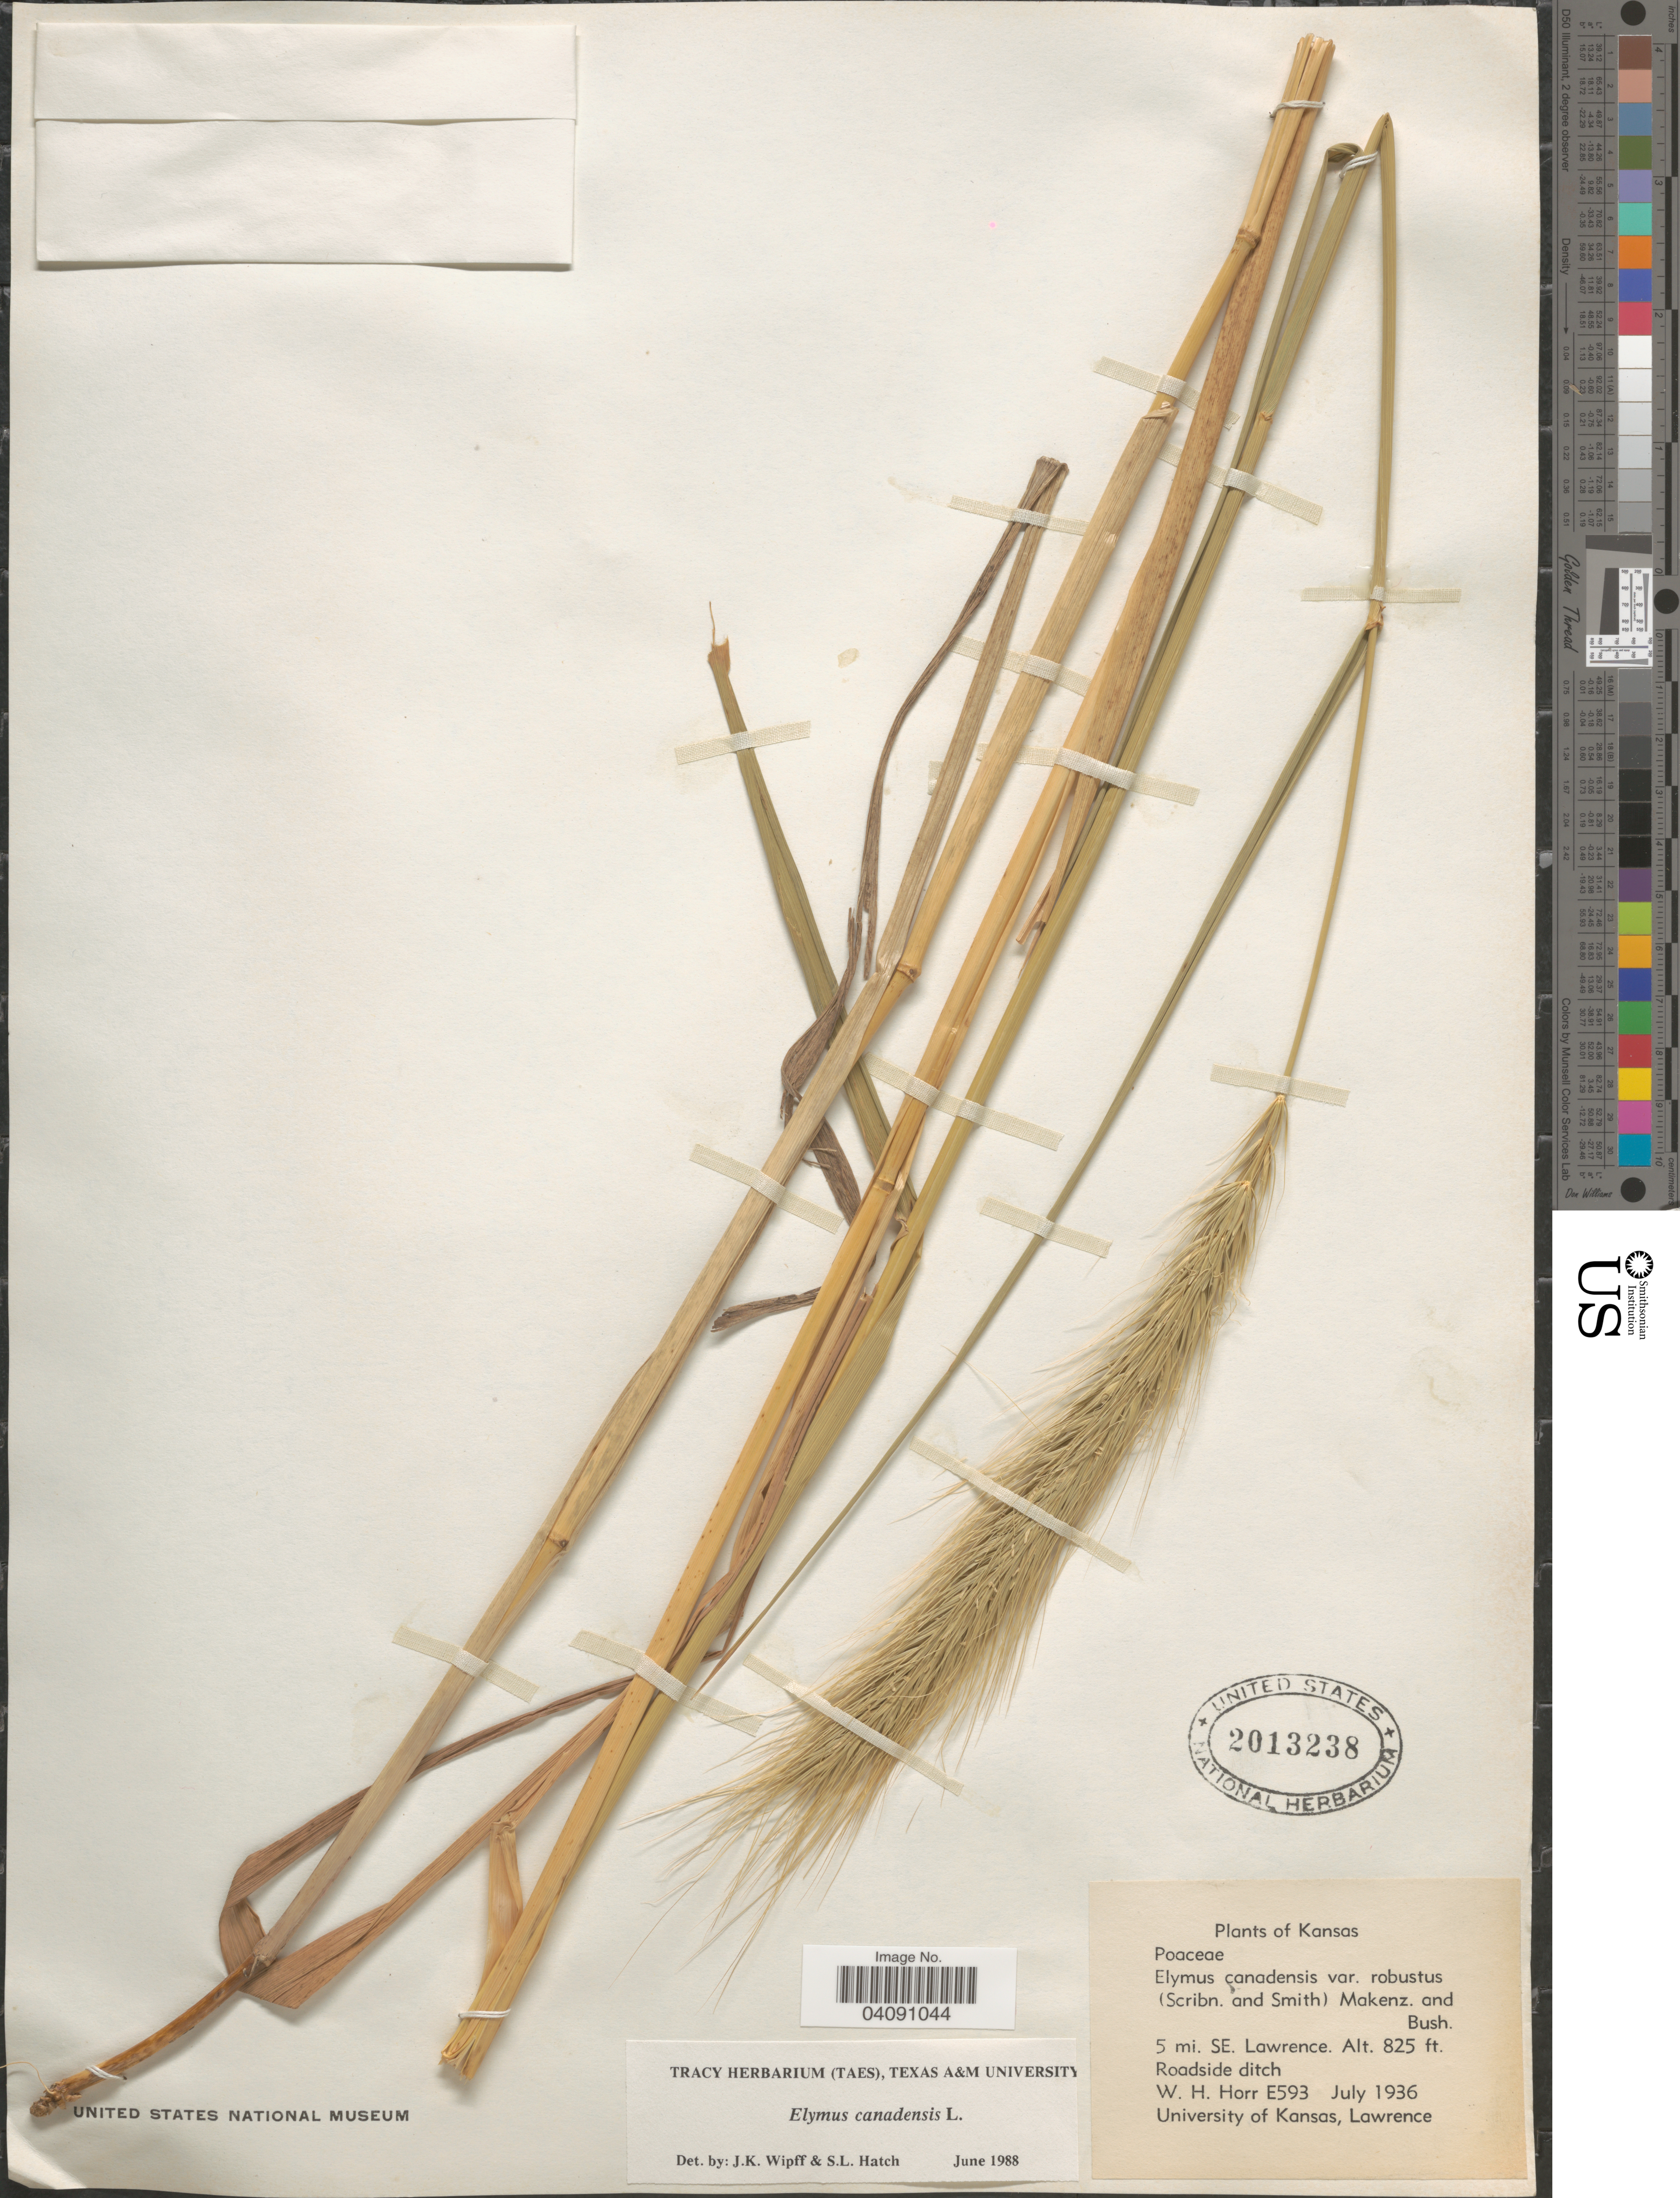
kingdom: Plantae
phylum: Tracheophyta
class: Liliopsida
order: Poales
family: Poaceae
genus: Elymus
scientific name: Elymus canadensis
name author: L.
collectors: W. H. Horr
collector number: E593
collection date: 1936-07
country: United States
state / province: Kansas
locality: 5 mi. SE. Lawrence.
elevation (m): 251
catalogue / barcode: US 2013238